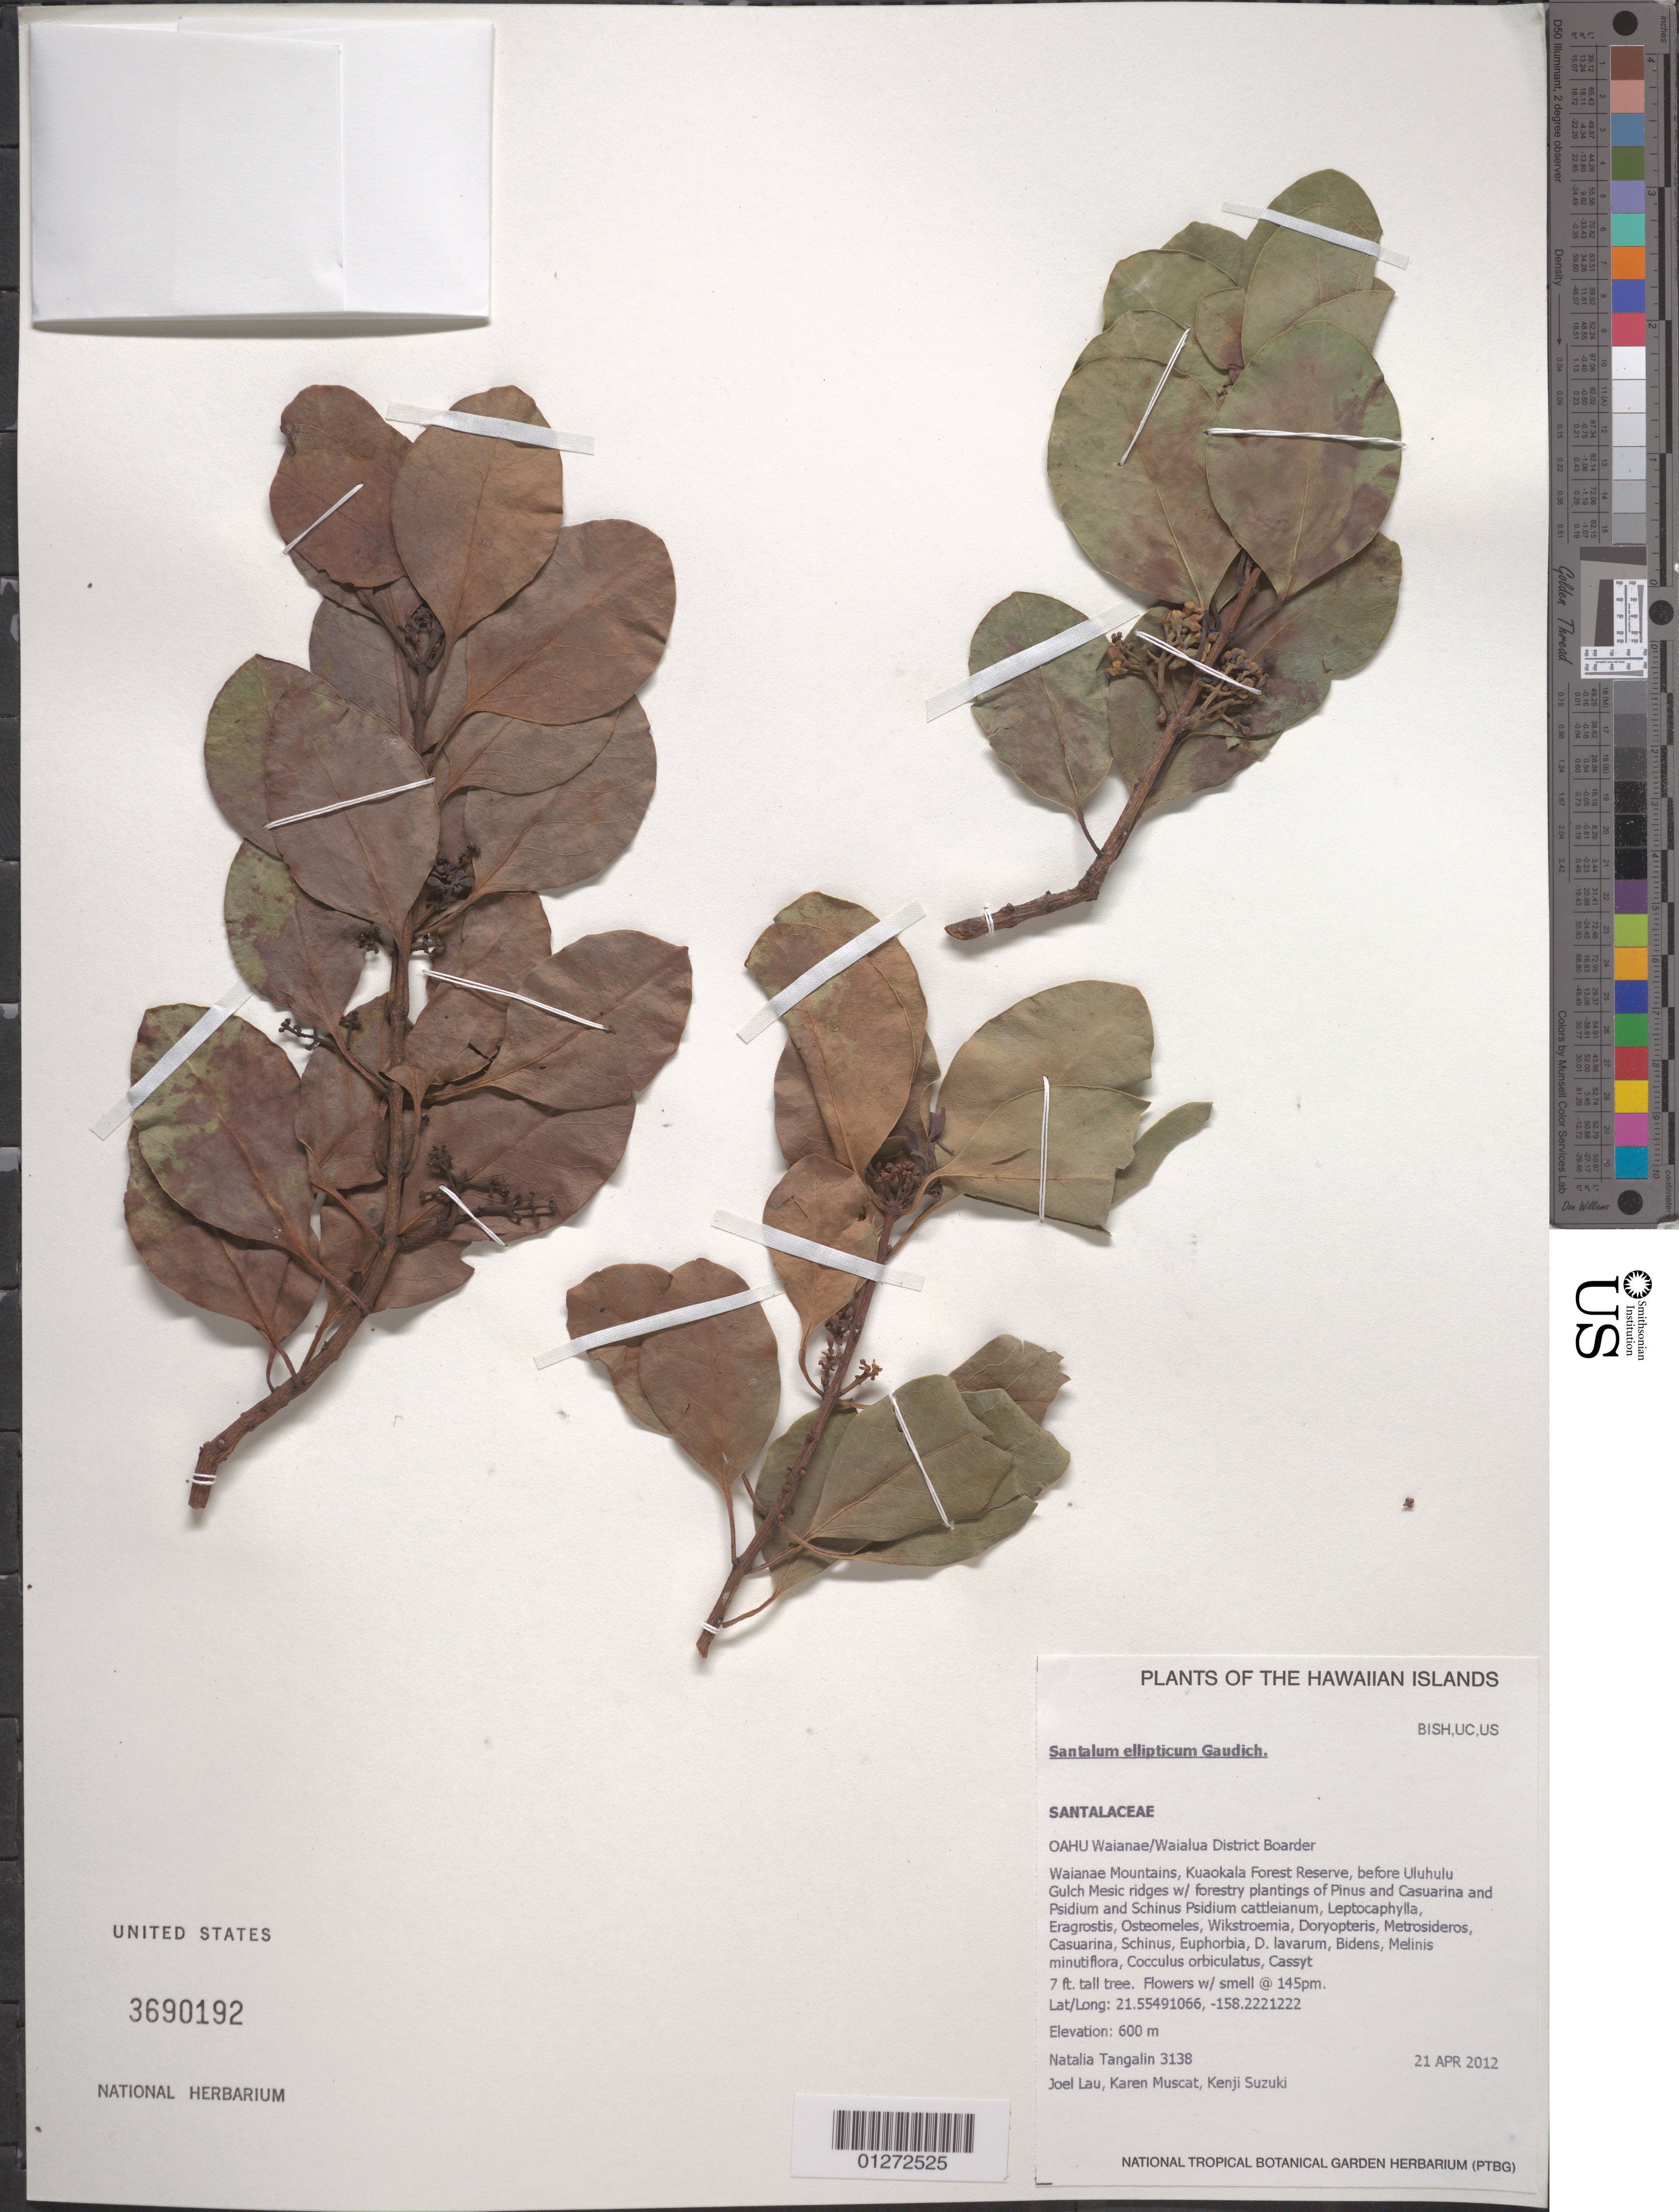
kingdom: Plantae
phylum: Tracheophyta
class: Magnoliopsida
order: Santalales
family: Santalaceae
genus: Santalum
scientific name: Santalum ellipticum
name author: Gaudich.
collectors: N. Tangalin, J. Lau, K. Muscat & K. Suzuki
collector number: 3138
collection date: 2012-04-21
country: United States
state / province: Hawaii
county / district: Honolulu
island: Oahu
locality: Waianae/Waialua District Border, Waianae Mountains, Kuaokala Forest Reserve, before Uluhulu Gulch.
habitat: Forestry plantings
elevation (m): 600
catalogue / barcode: US 3690192